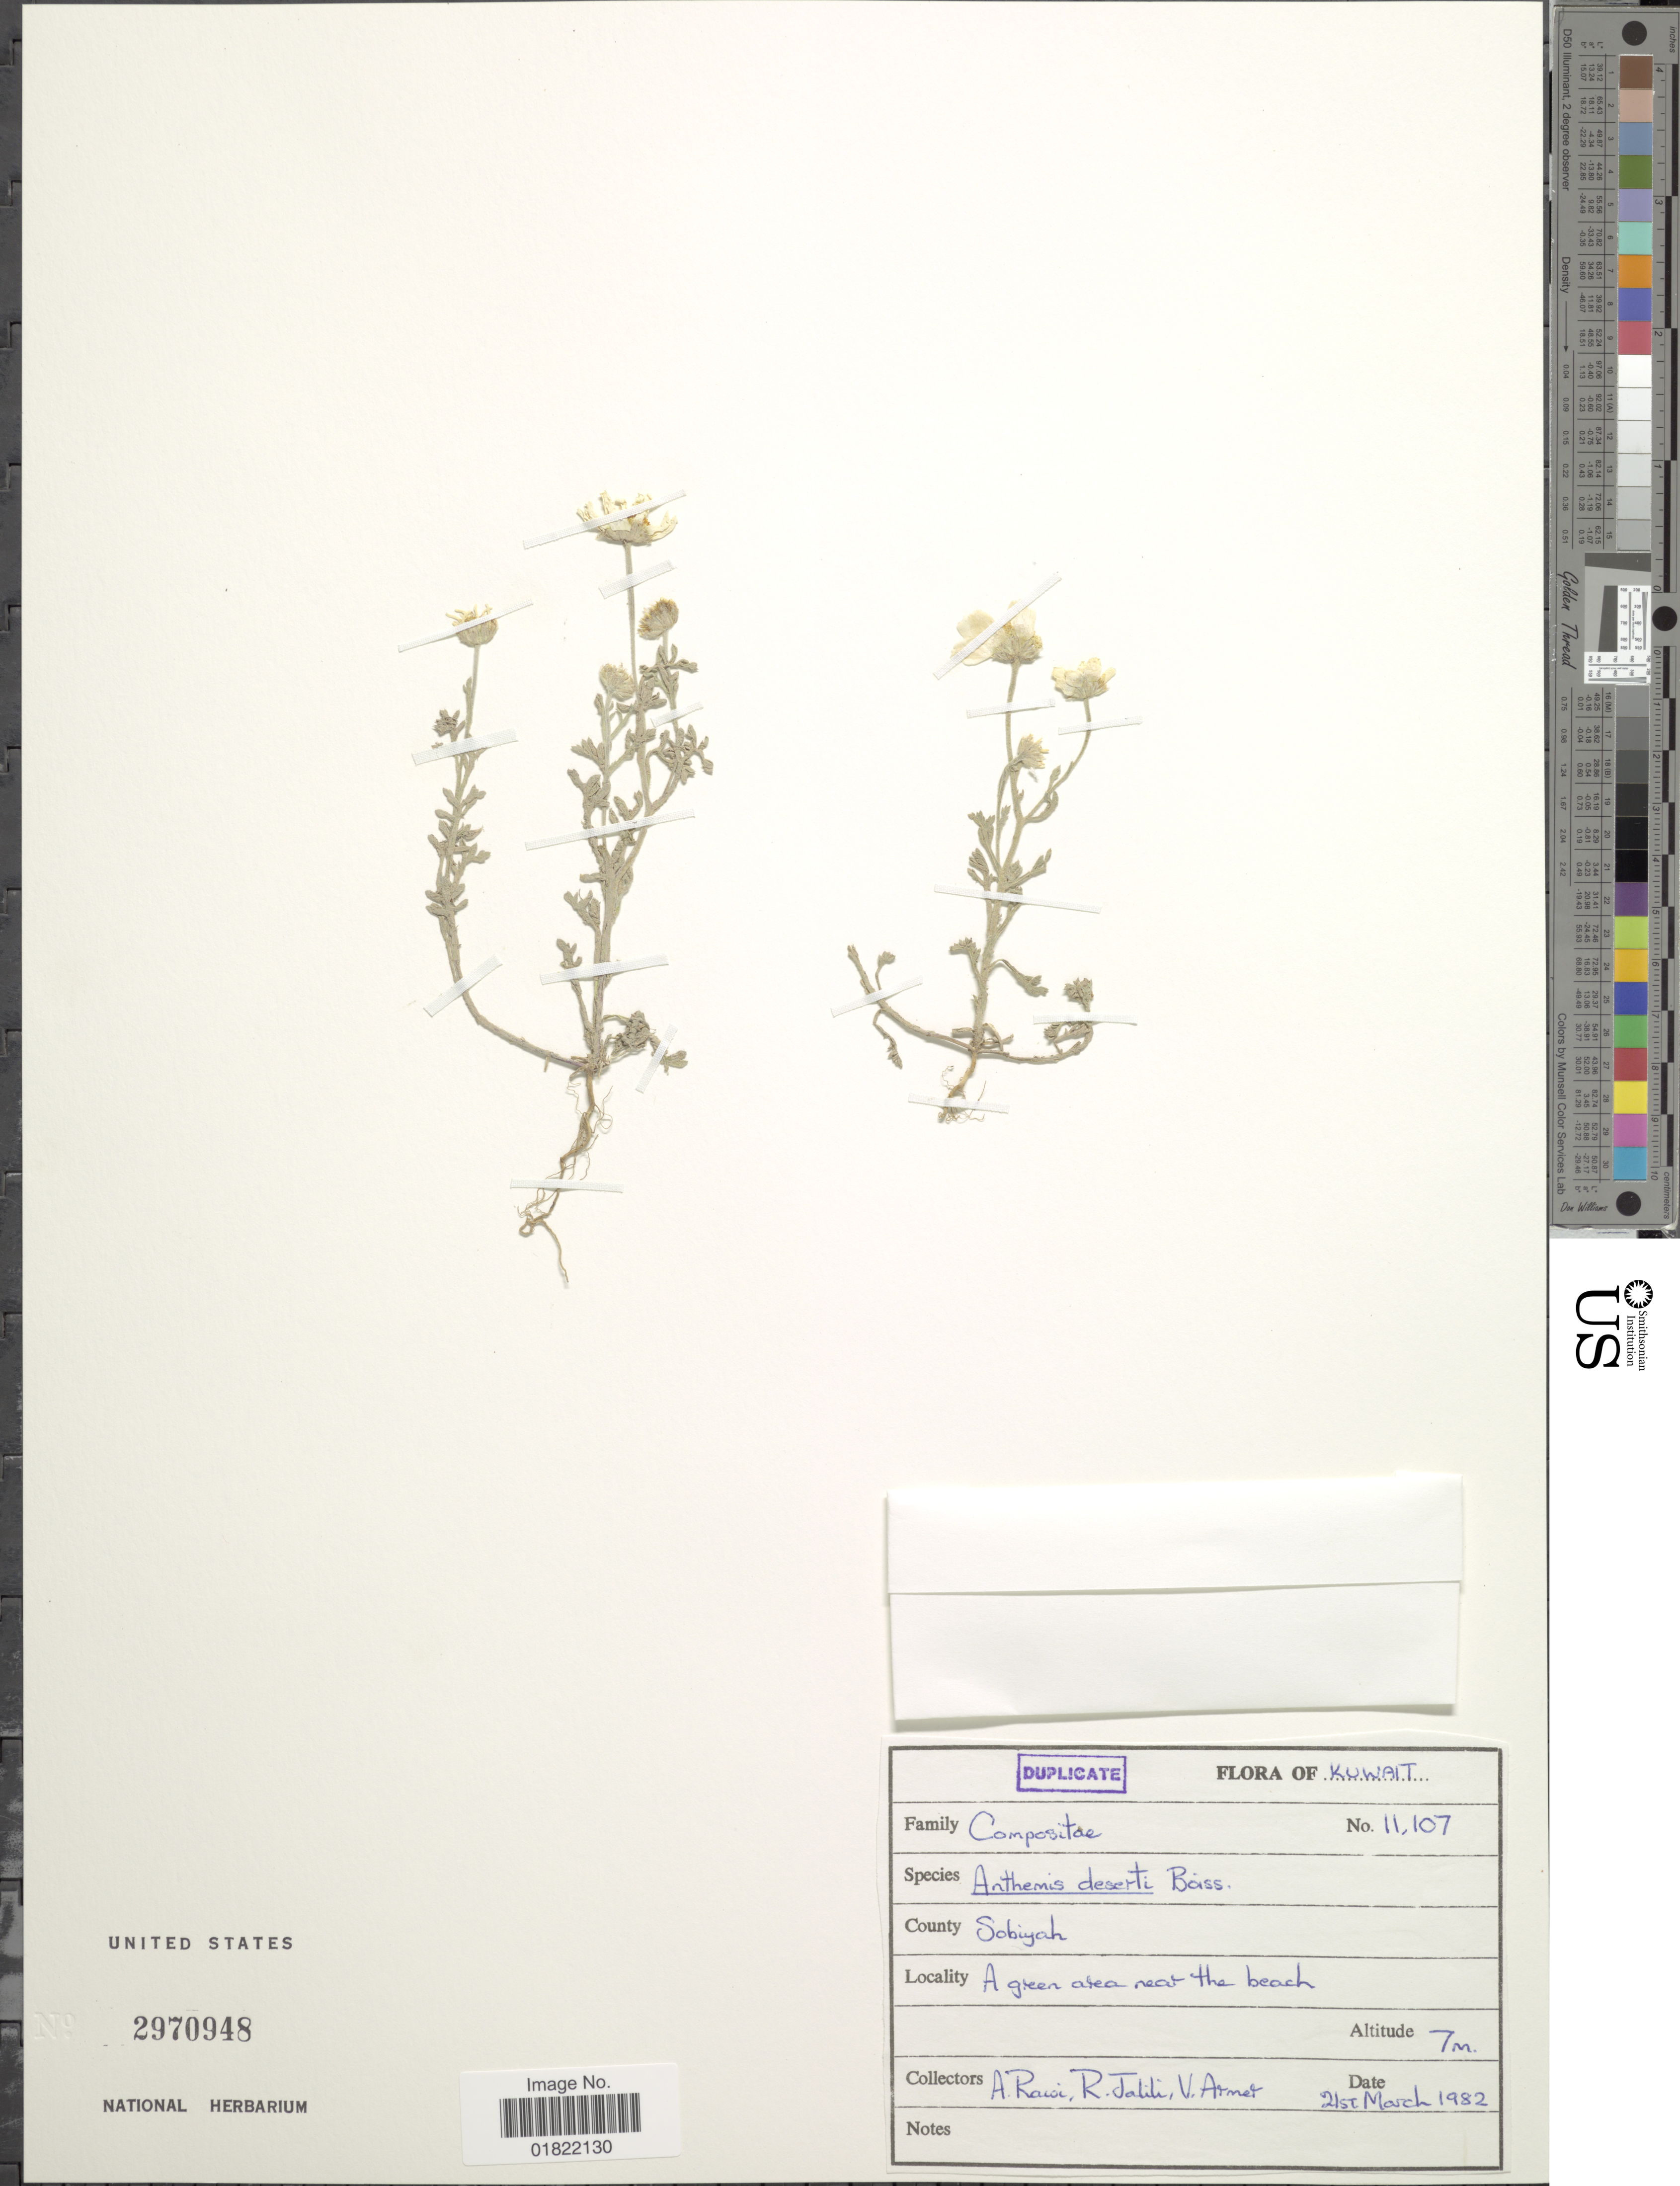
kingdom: Plantae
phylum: Tracheophyta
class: Magnoliopsida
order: Asterales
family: Asteraceae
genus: Anthemis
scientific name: Anthemis deserti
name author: Boiss.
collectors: A. Rawi, R. Jalili & V. Armet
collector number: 11107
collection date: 1982-03-21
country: Kuwait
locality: County Sobiyah, green area near the beach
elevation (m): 7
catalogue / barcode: US 2970948